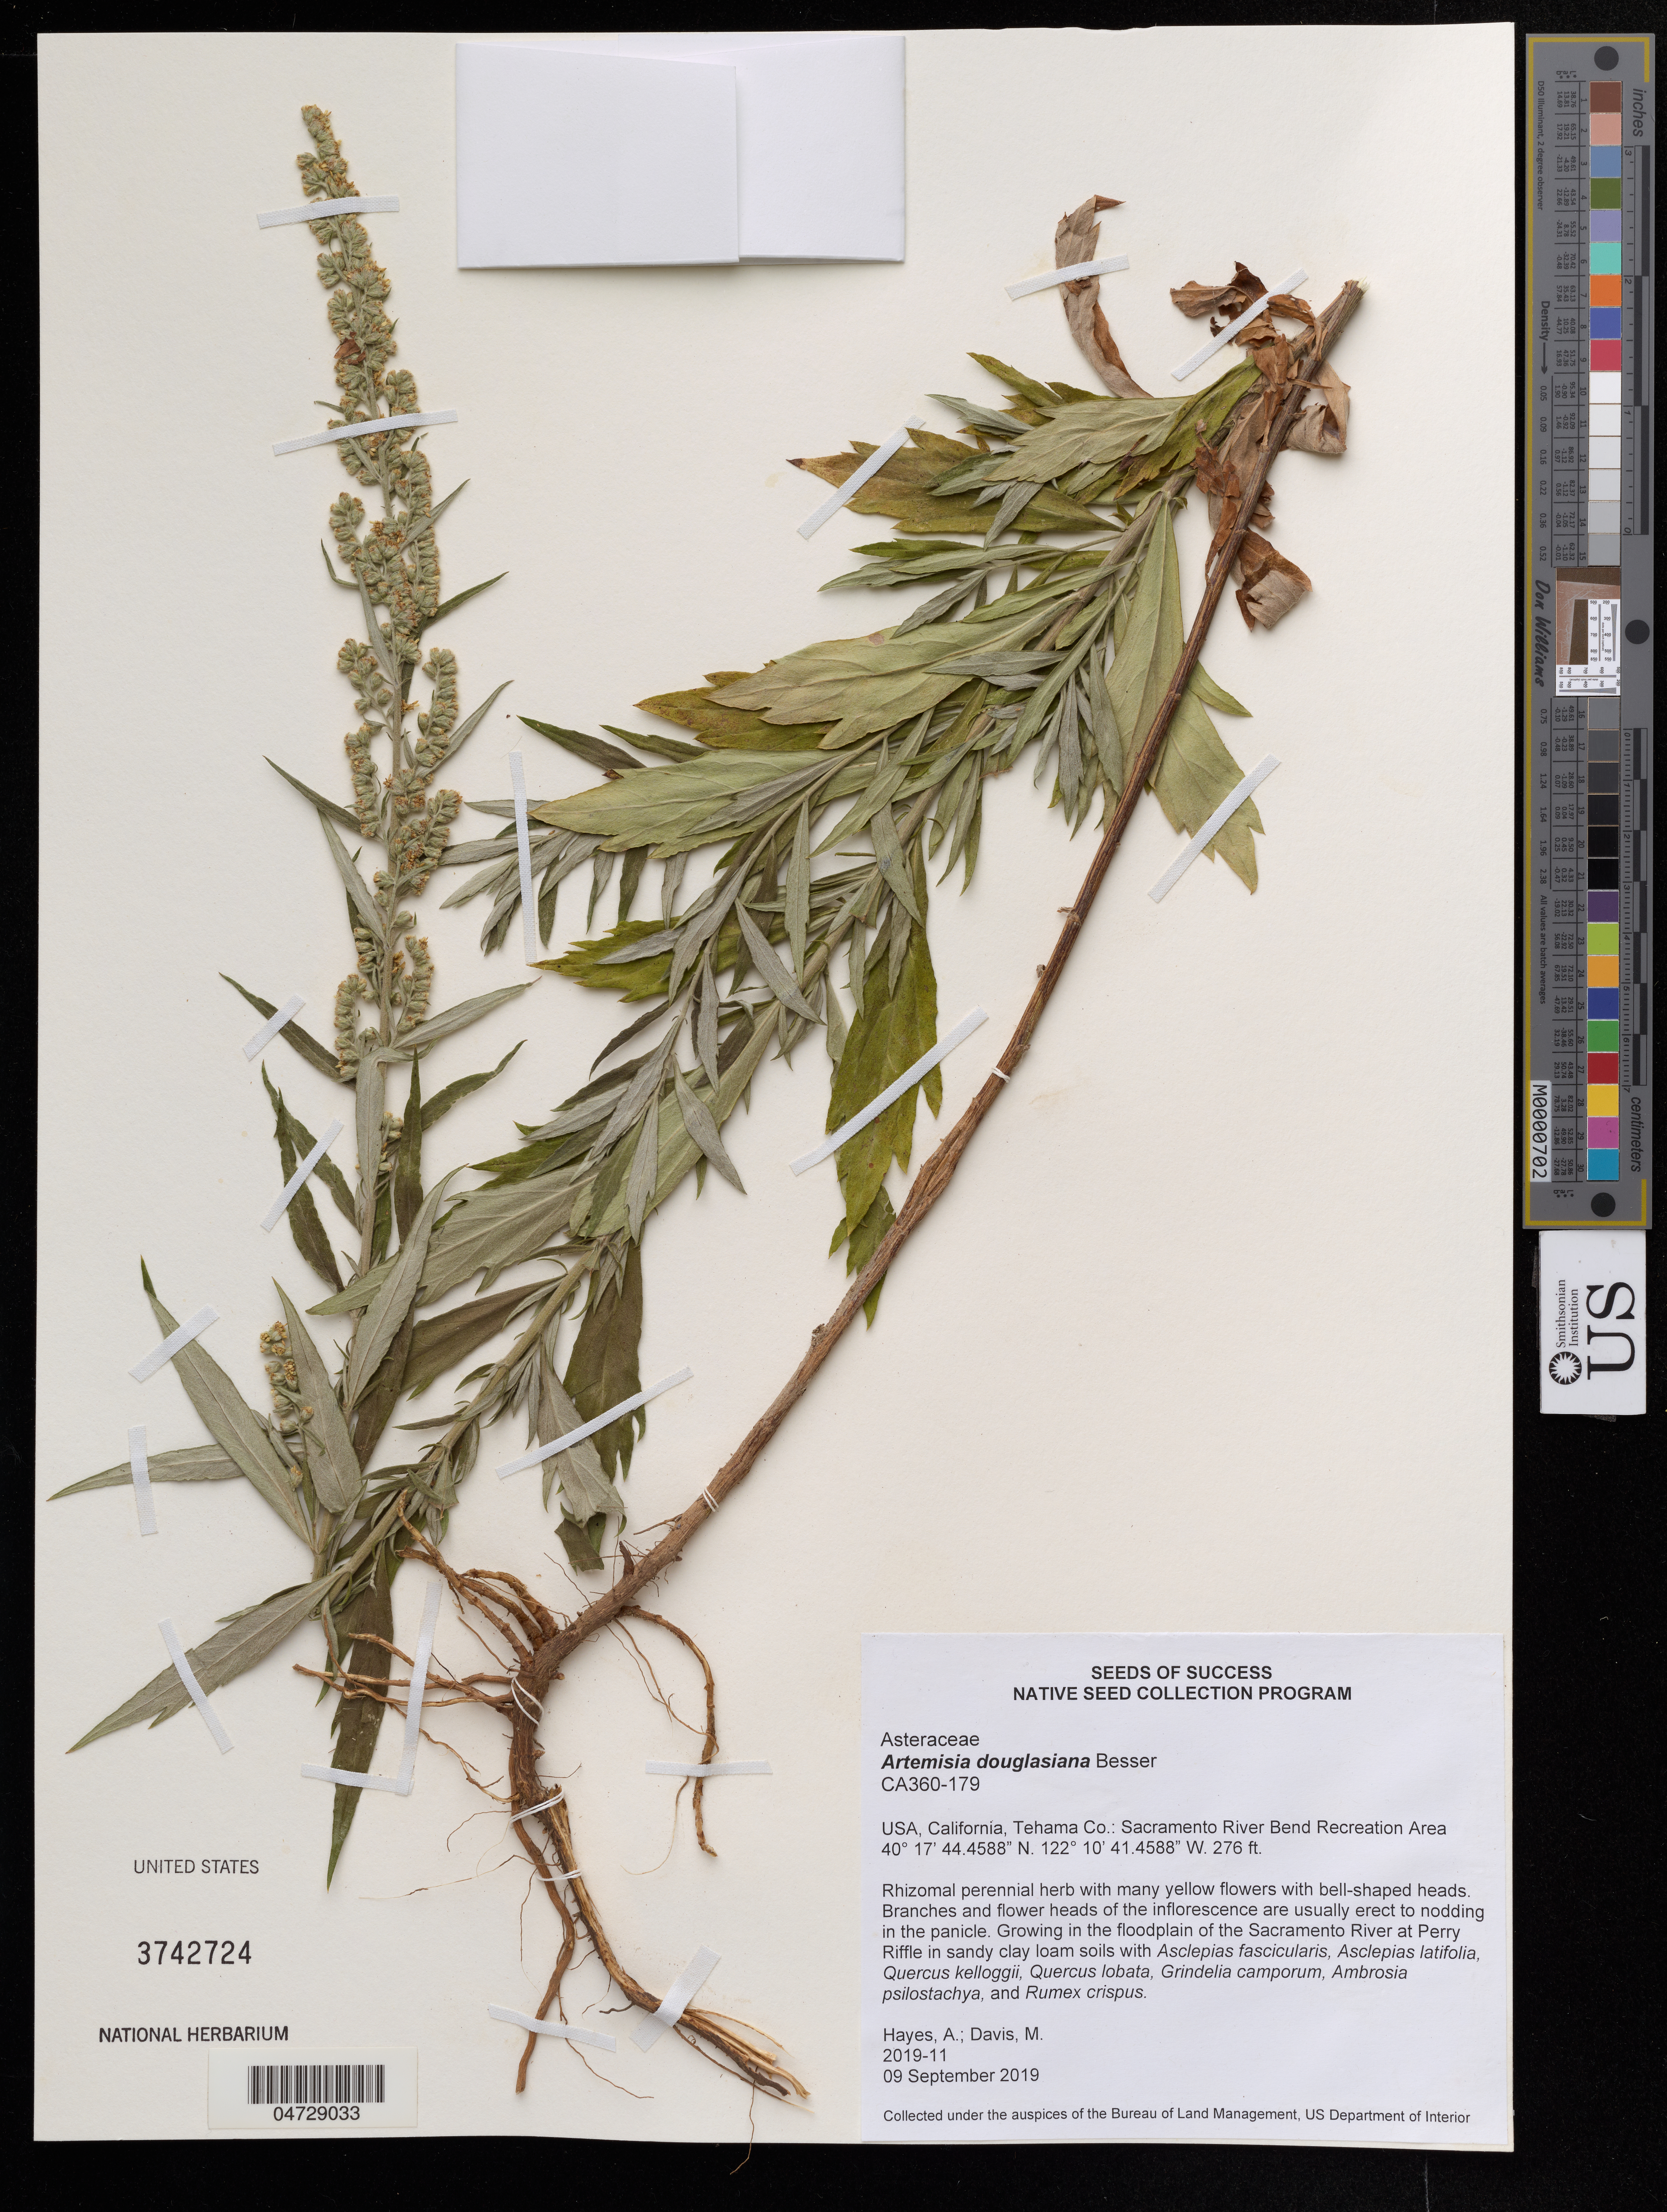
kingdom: Plantae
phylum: Tracheophyta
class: Magnoliopsida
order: Asterales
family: Asteraceae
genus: Artemisia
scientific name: Artemisia douglasiana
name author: Besser ex Hook.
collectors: A. Hayes & M. Davis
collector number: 2019-11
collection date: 2019-09-09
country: United States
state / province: California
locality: Tehama Co.: Sacramento River Bend Recreation Area.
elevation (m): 84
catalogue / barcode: US 3742724